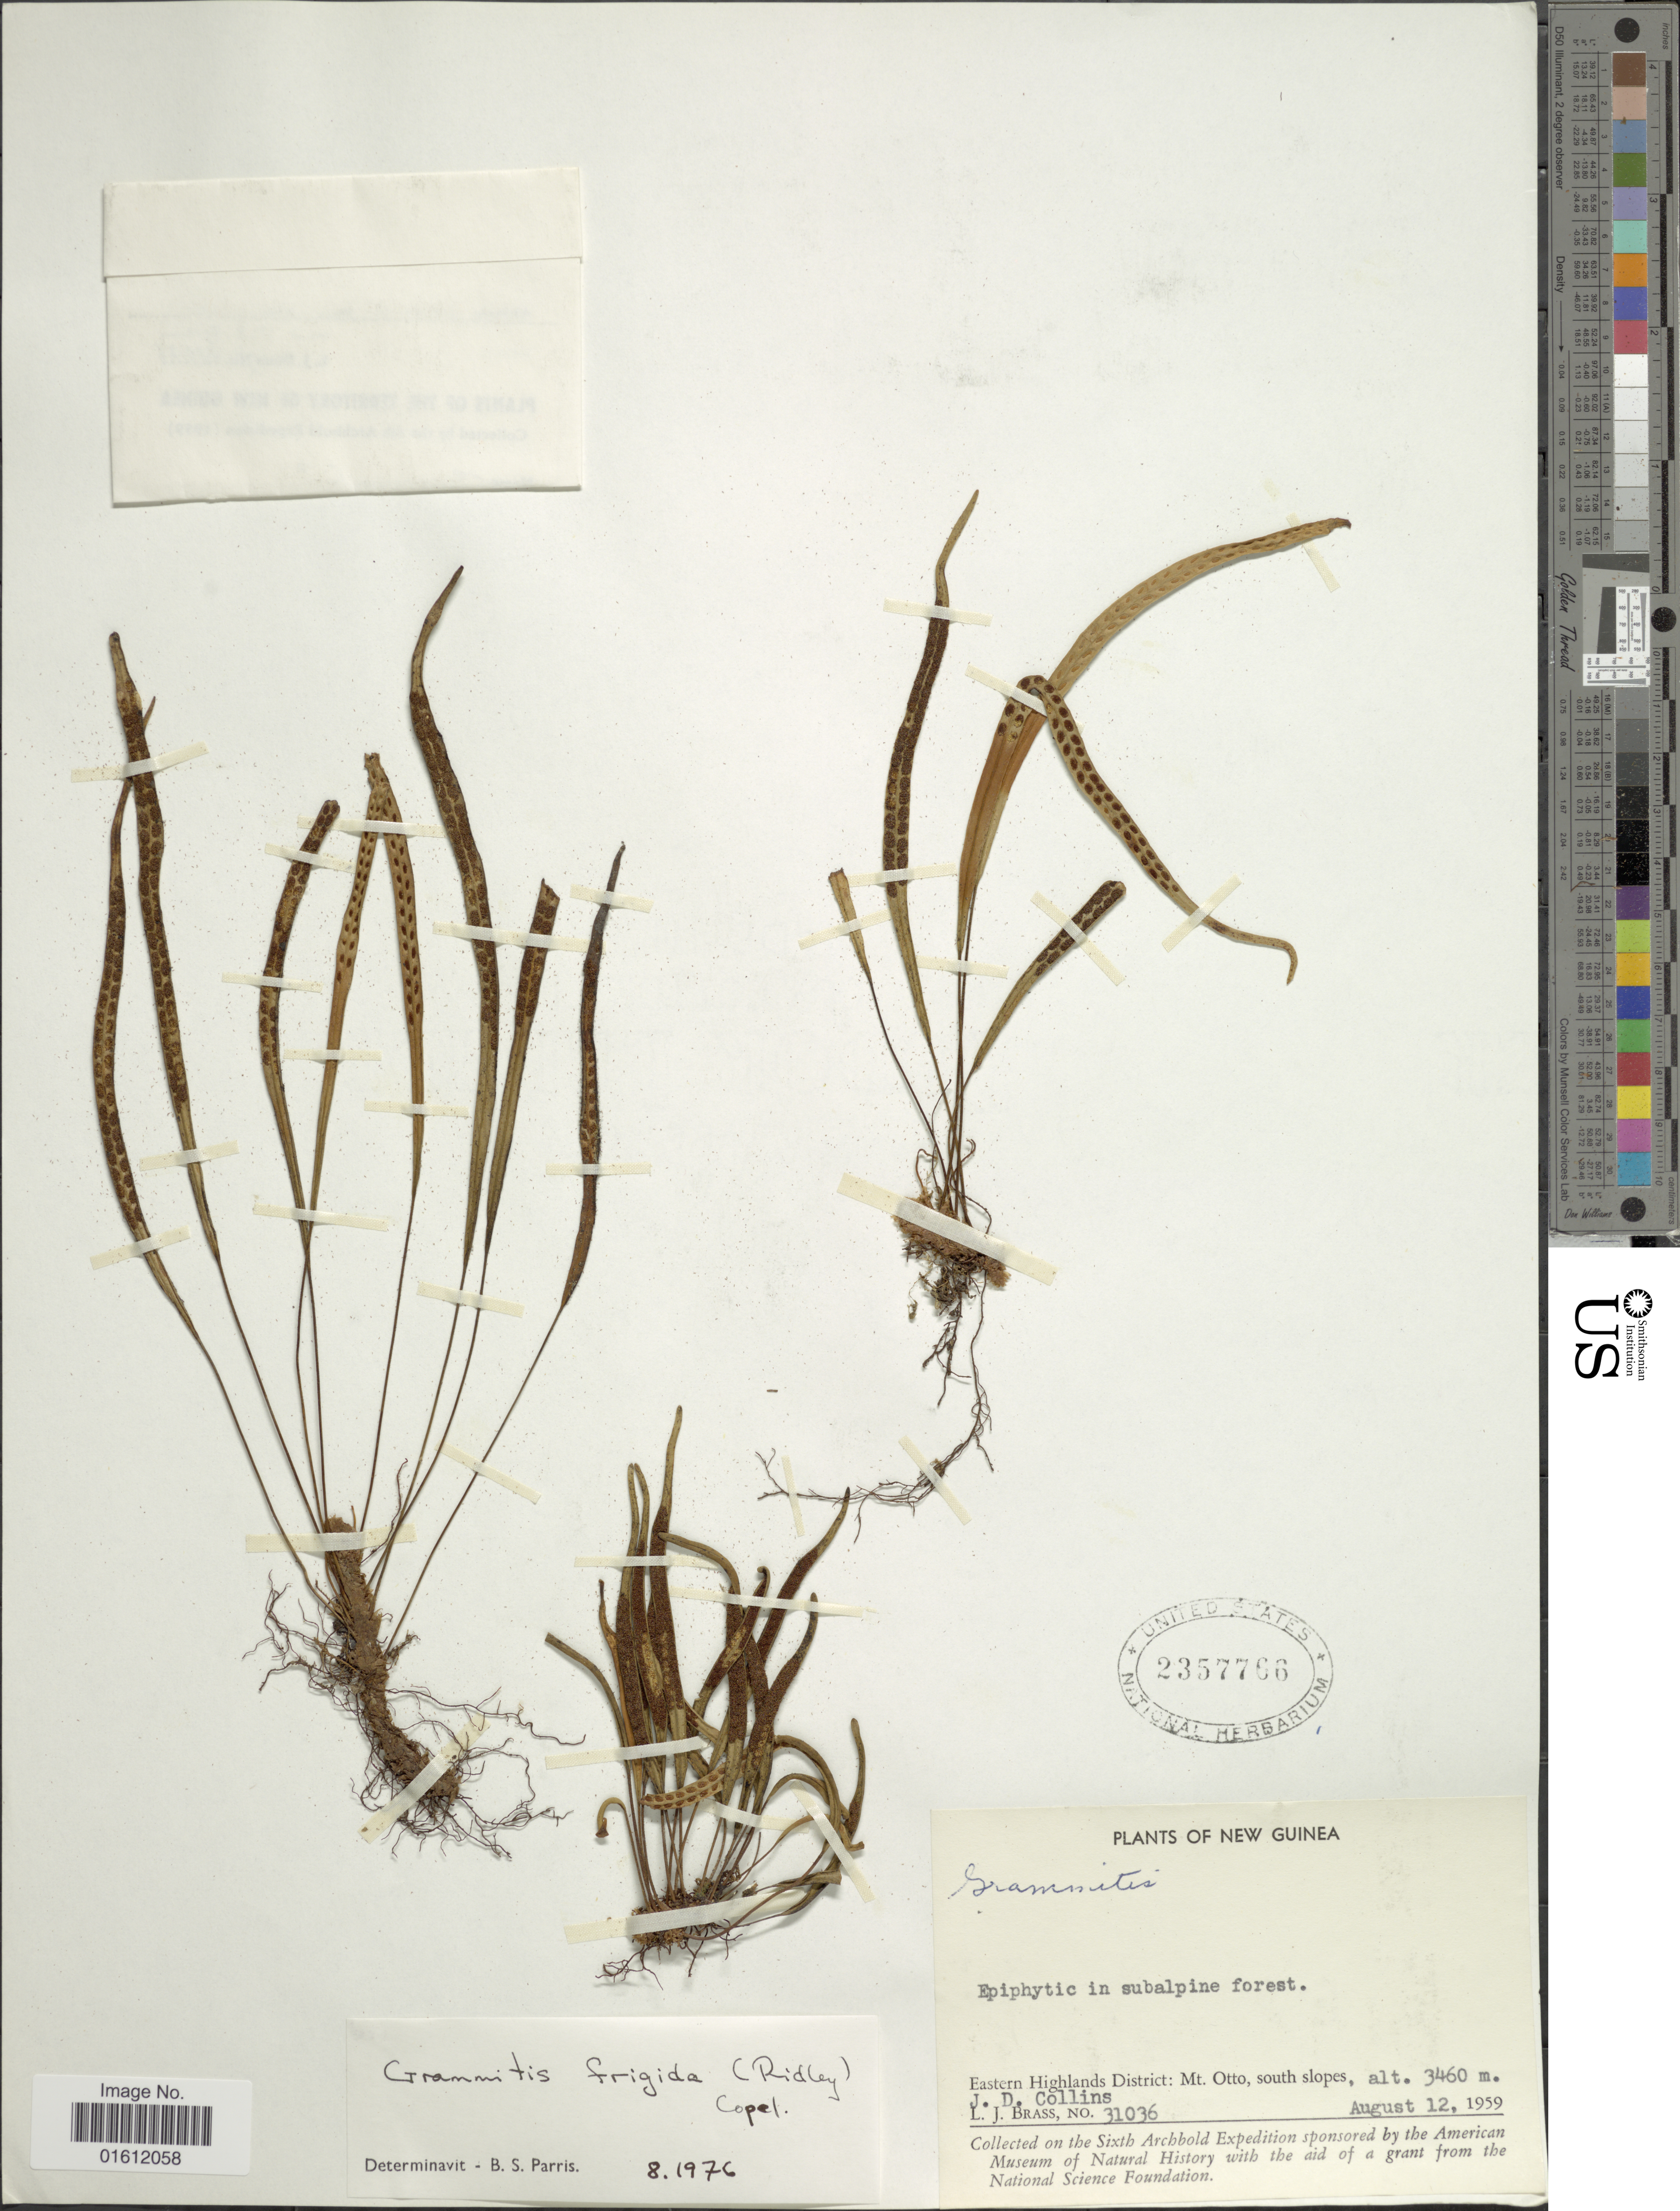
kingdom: Plantae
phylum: Tracheophyta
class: Polypodiopsida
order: Polypodiales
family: Polypodiaceae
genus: Oreogrammitis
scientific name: Oreogrammitis frigida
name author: (Ridl.) Parris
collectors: J. Collins & L. J. Brass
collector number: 31036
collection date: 1959-08-12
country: Papua New Guinea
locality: New Guinea, Eastern Highlands District: Mt. Otto, south slopes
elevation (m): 3460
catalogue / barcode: US 2357766